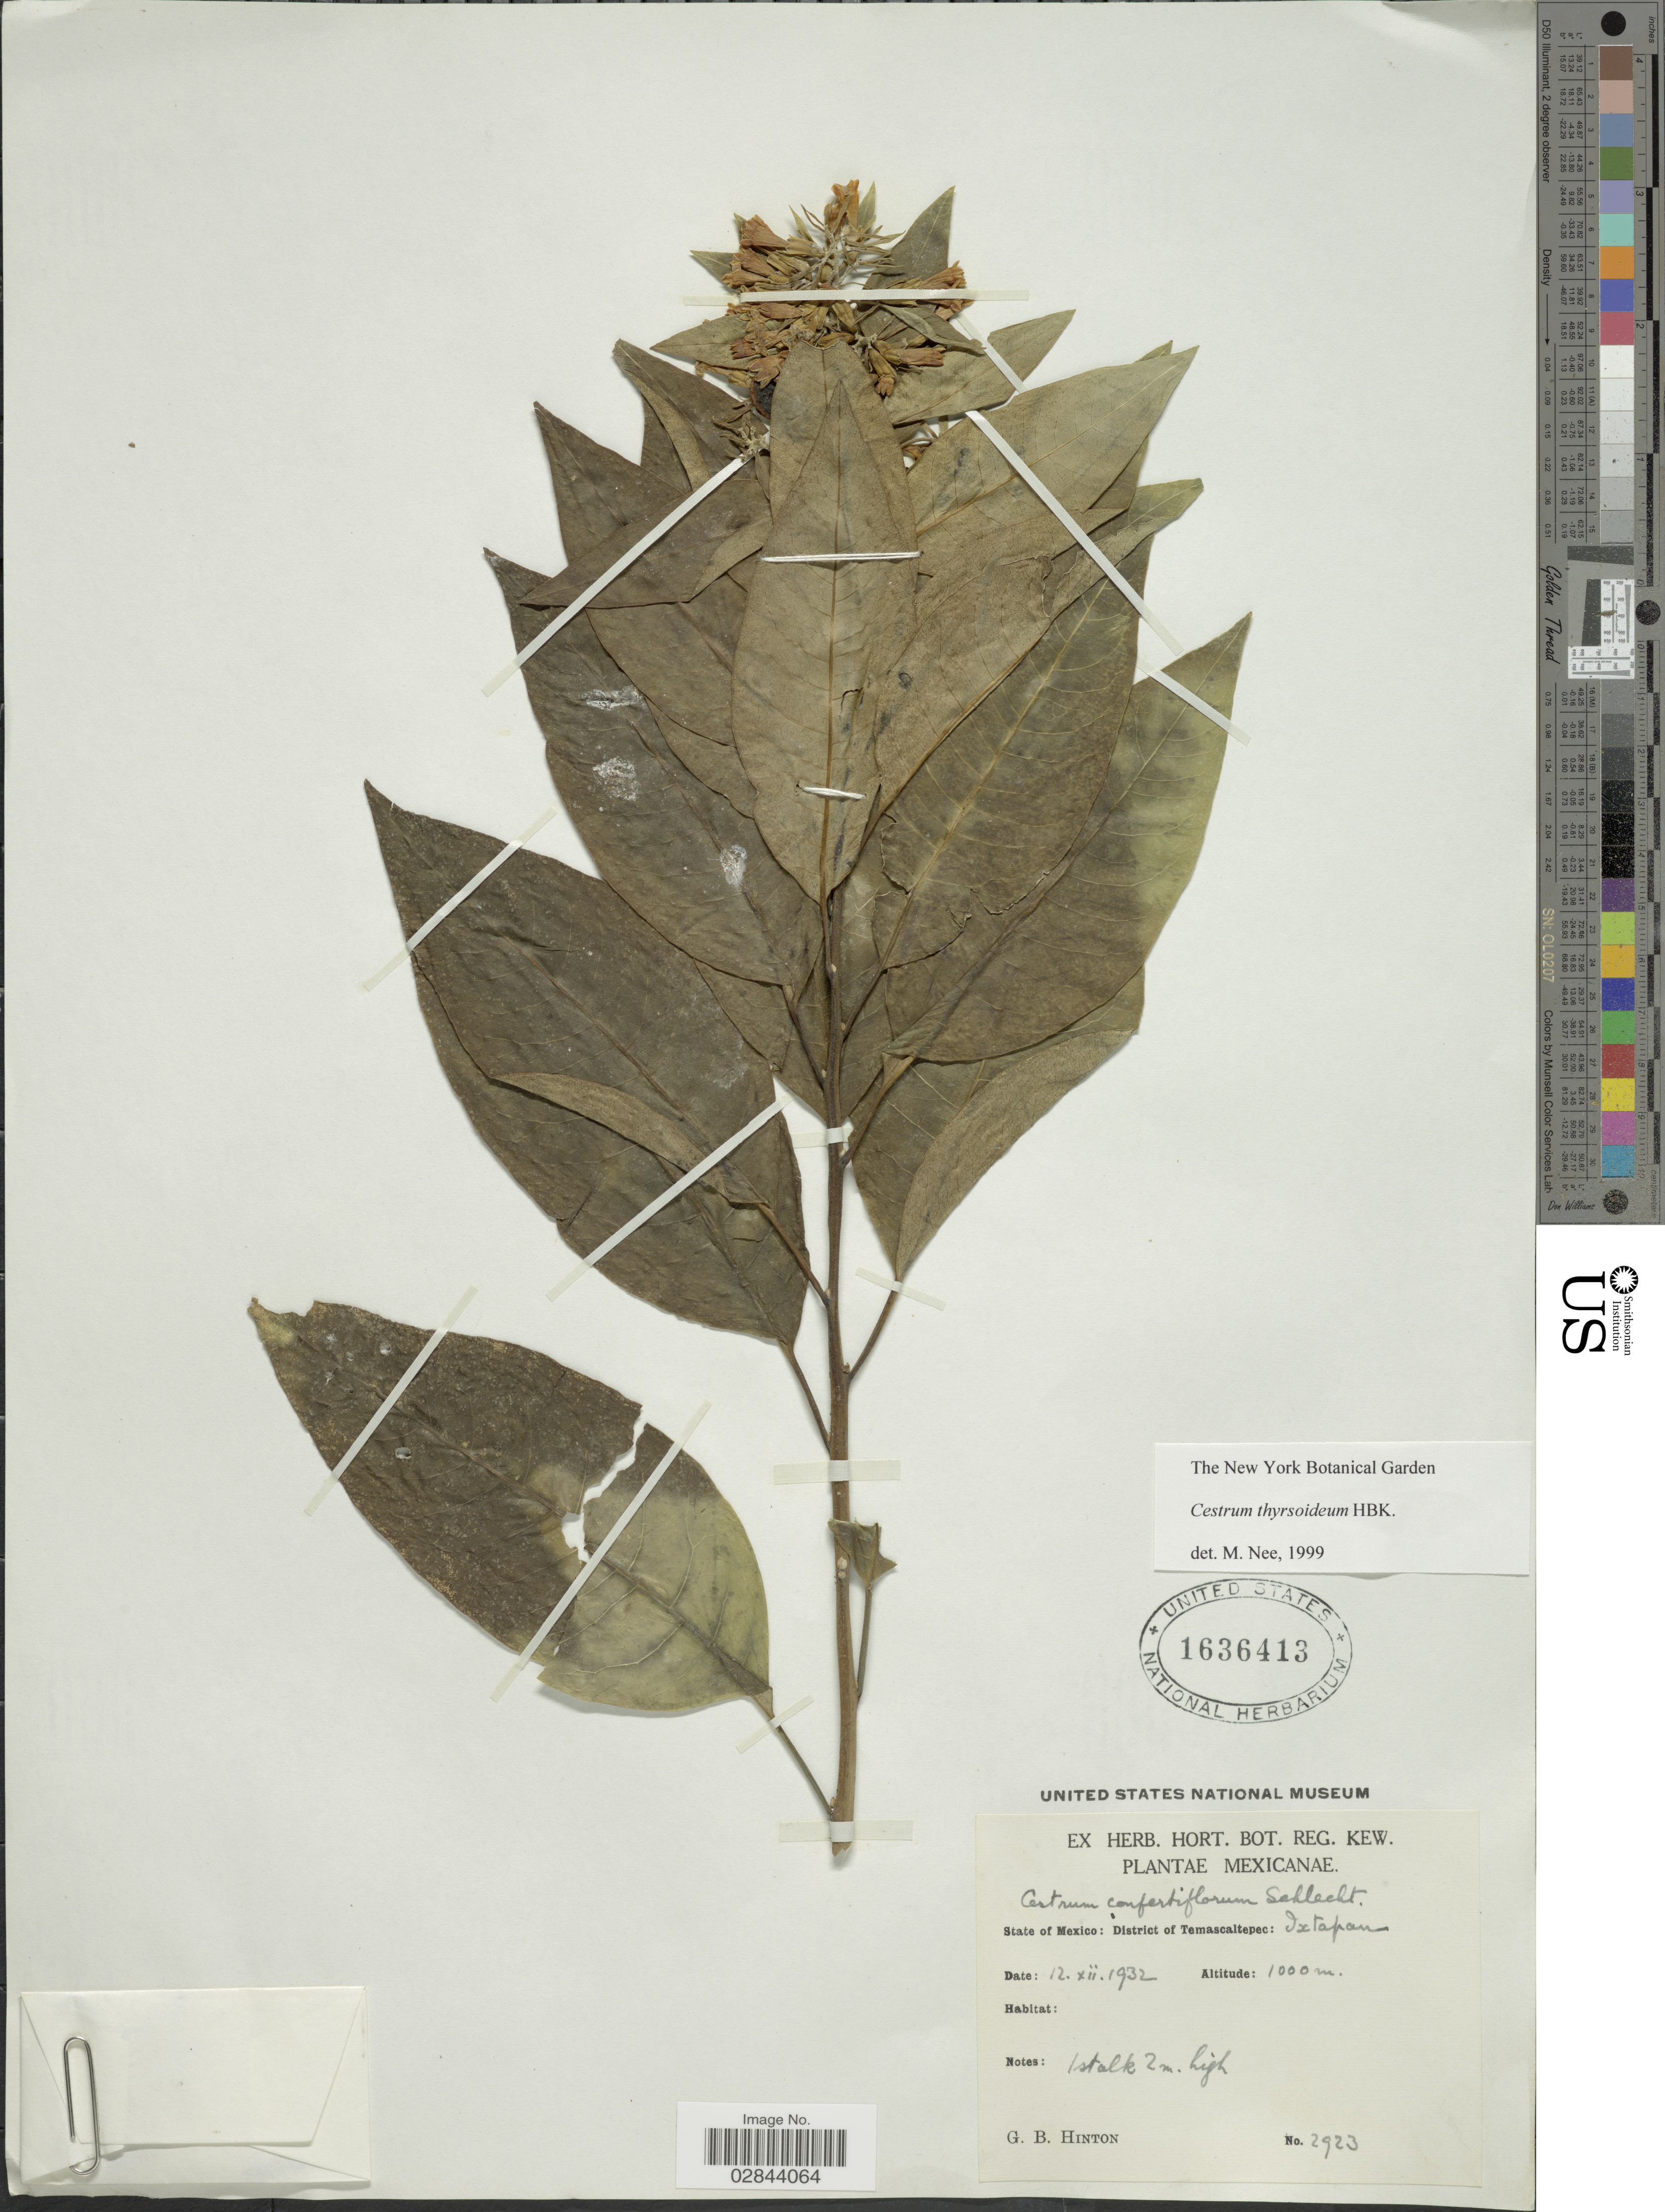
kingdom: Plantae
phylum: Tracheophyta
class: Magnoliopsida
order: Solanales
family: Solanaceae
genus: Cestrum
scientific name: Cestrum thyrsoideum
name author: Kunth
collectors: G. B. Hinton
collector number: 2923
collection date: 1932-12-12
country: Mexico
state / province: México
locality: District of Temascaltepec: Ixtapan.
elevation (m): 1000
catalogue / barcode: US 1636413